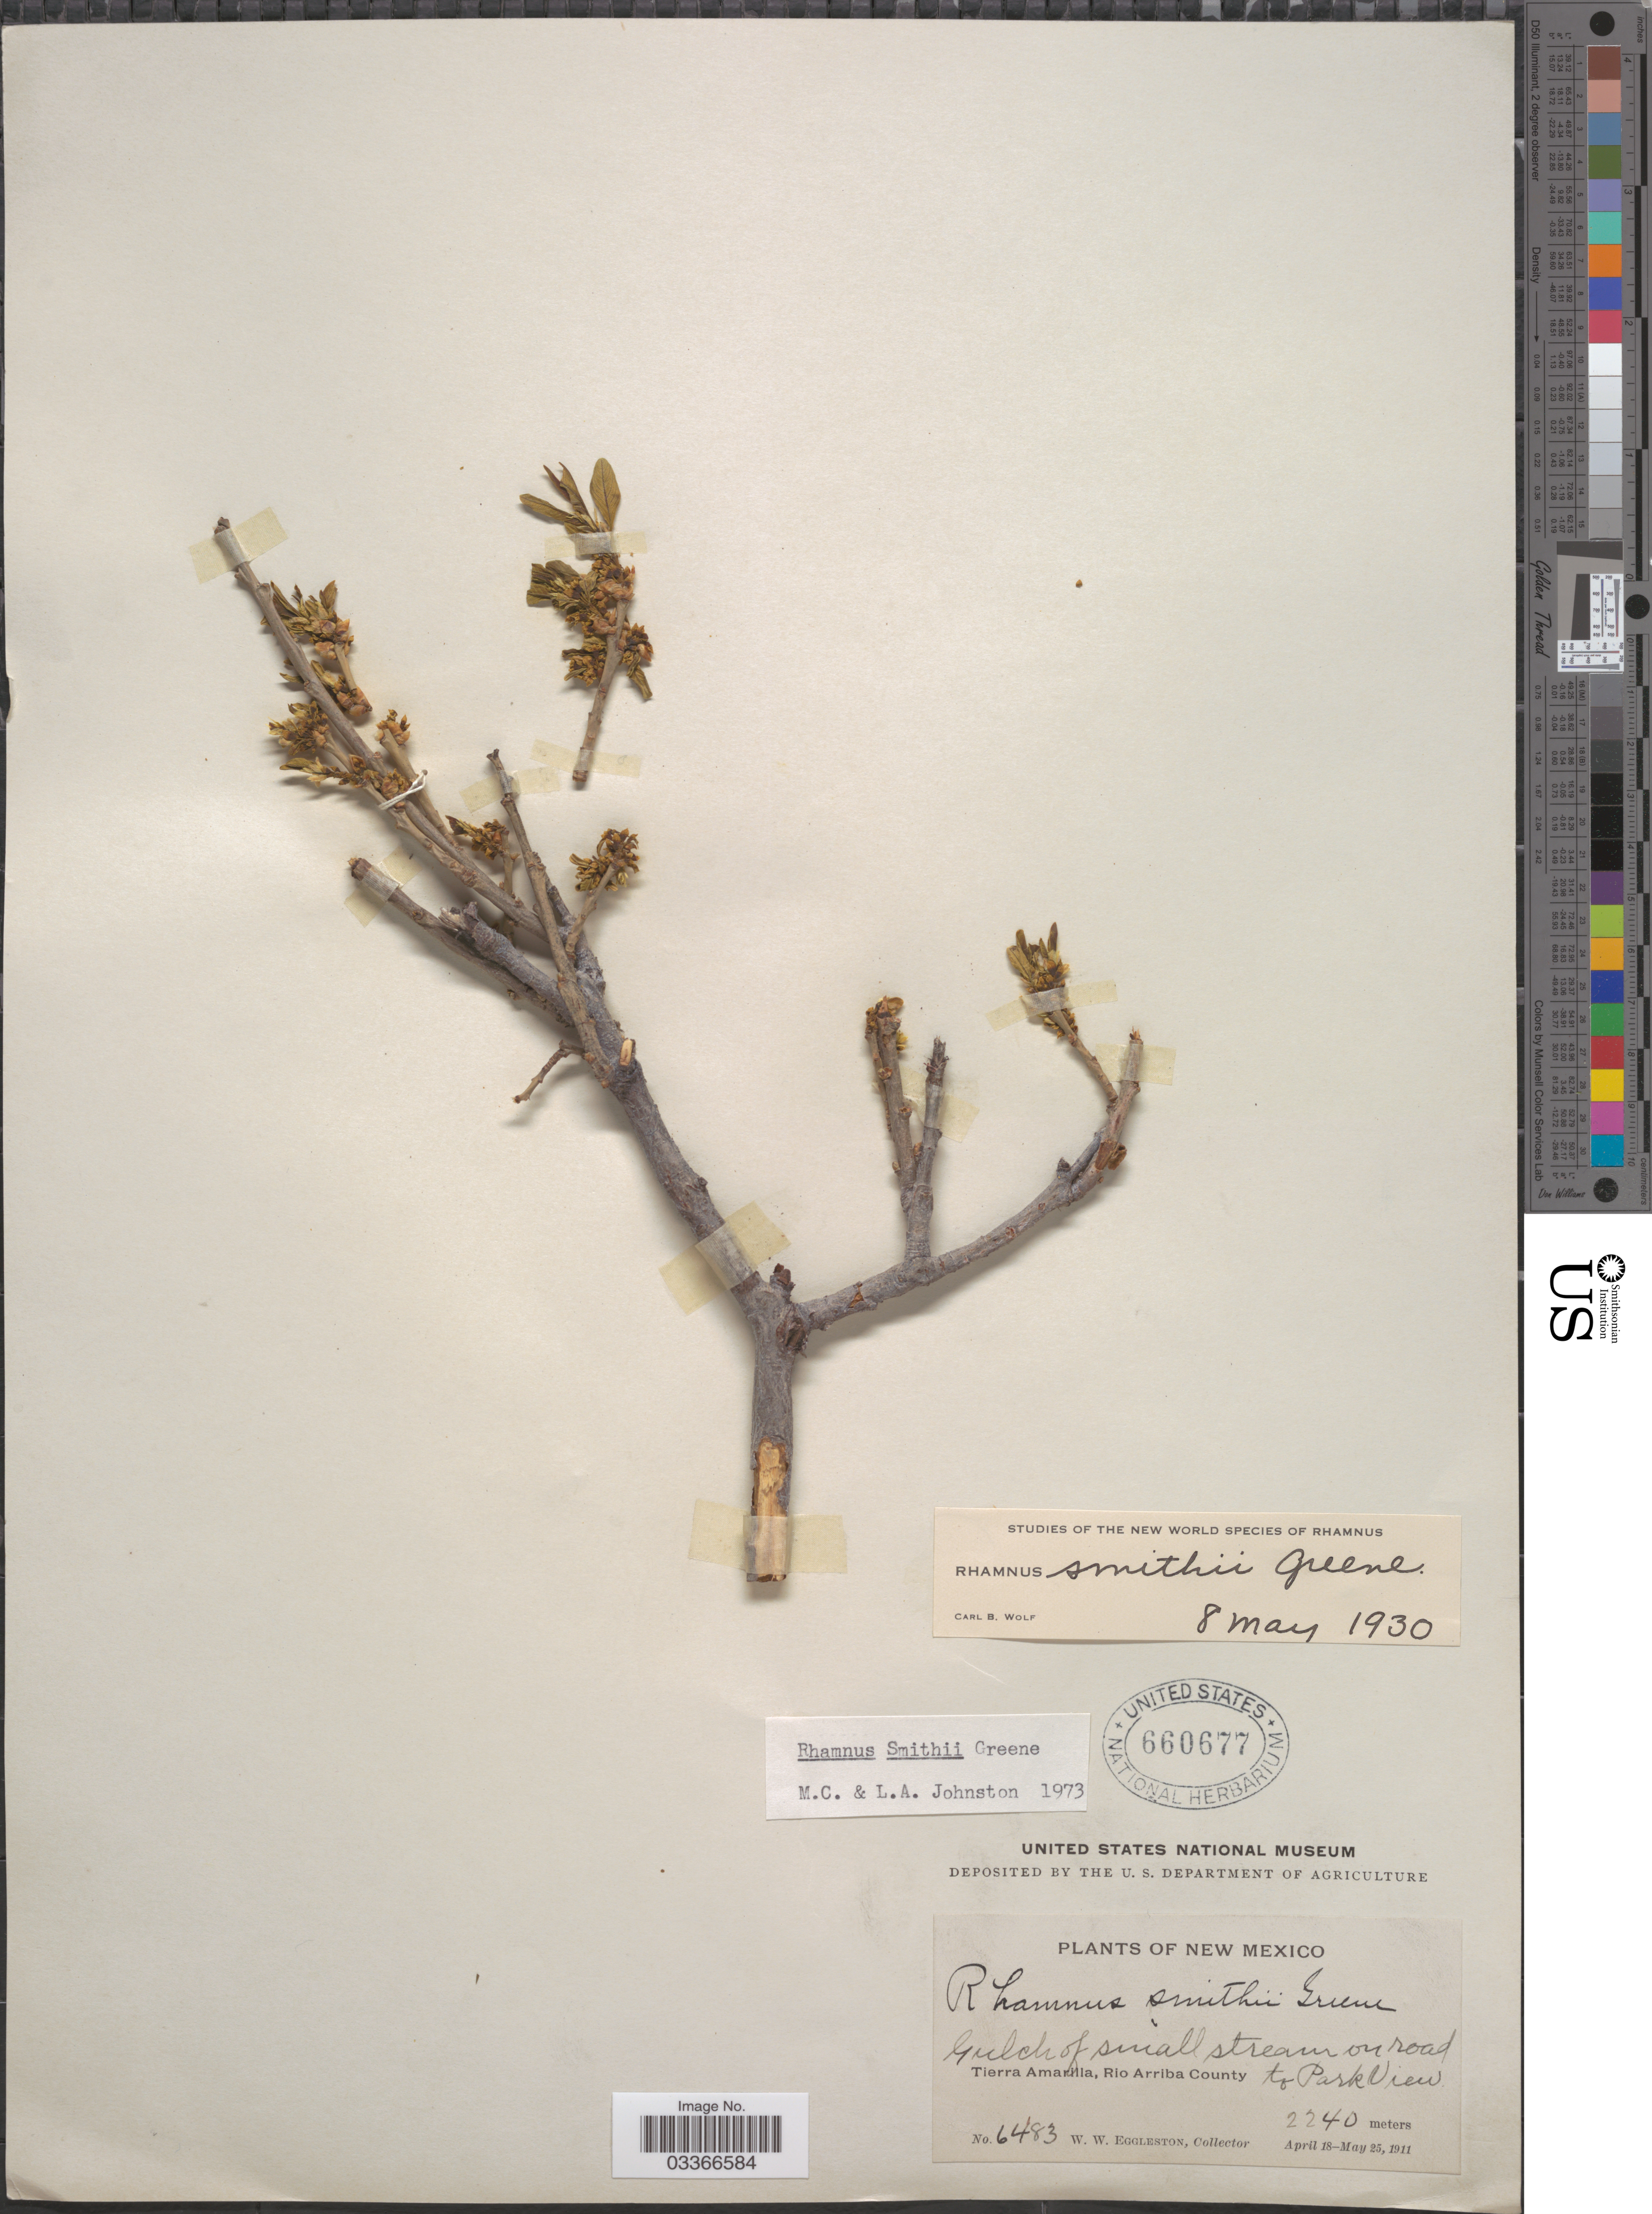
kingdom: Plantae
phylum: Tracheophyta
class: Magnoliopsida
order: Rosales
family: Rhamnaceae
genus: Rhamnus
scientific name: Rhamnus smithii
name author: Greene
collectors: W. W. Eggleston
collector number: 6483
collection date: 1911-04-18/1911-05-25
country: United States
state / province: New Mexico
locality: Gulch of small stream on road to Park View. Tierra Amarilla, Rio Arriba County.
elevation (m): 2240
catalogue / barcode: US 660677